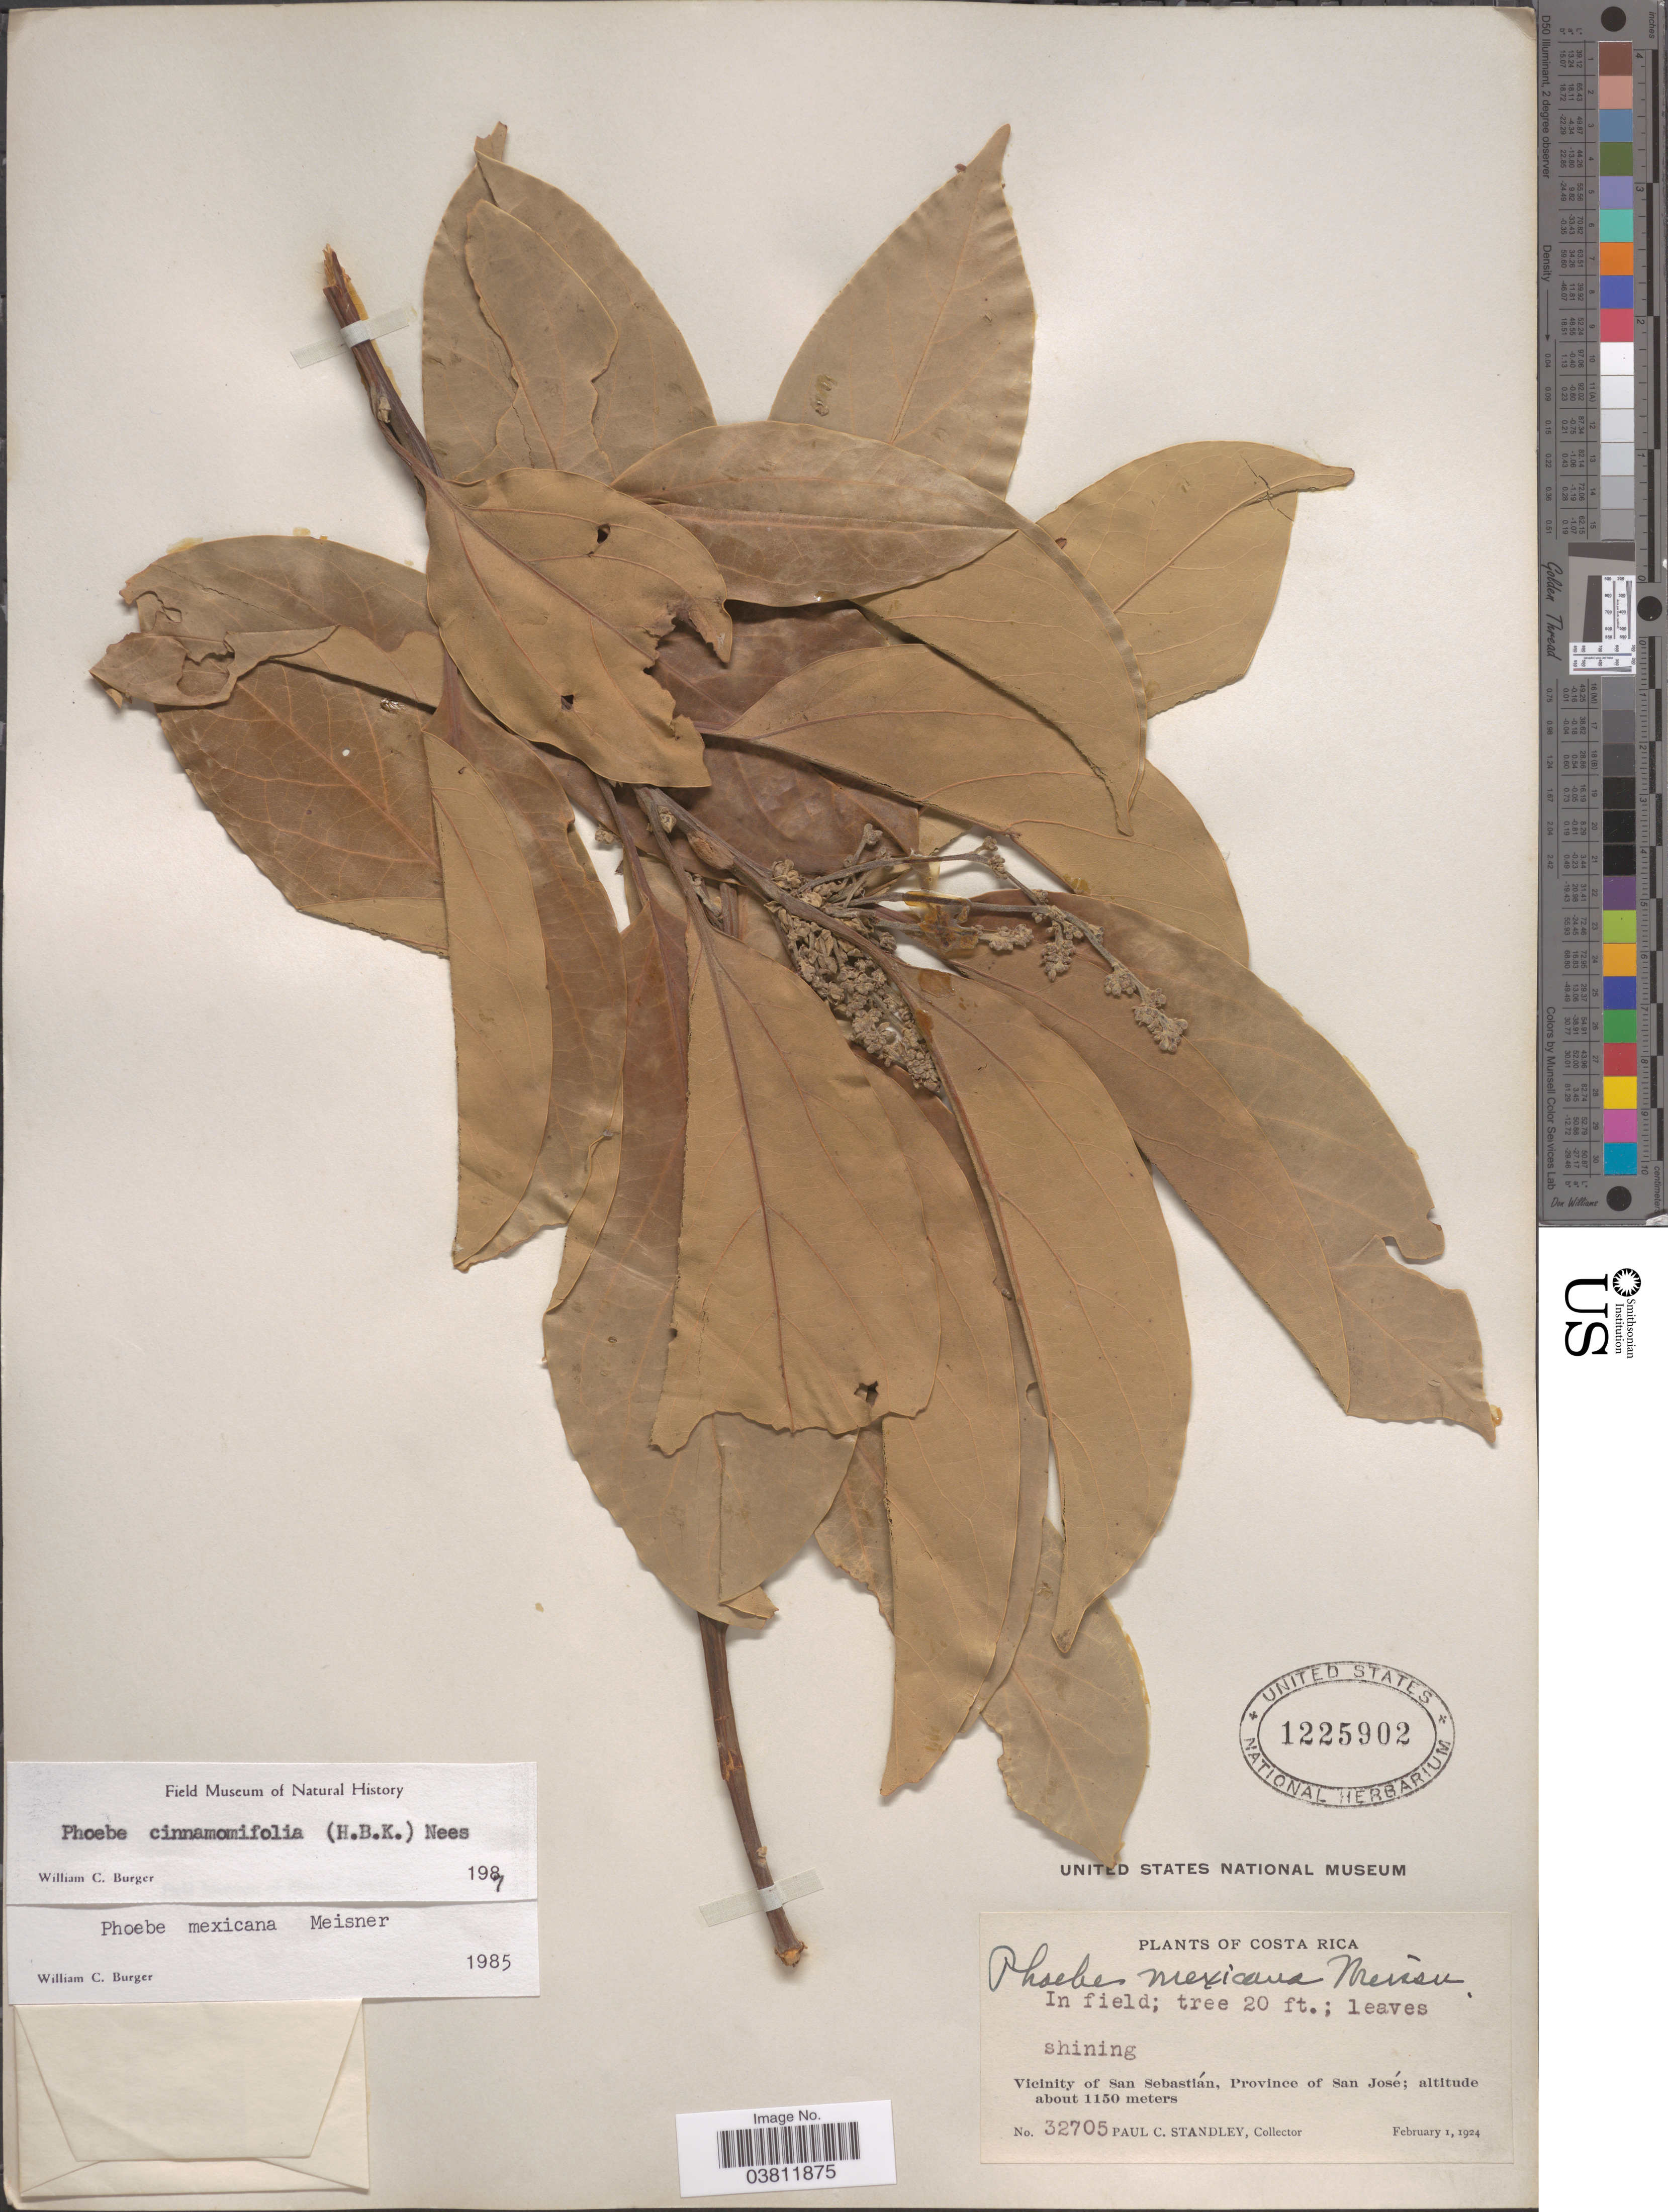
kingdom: Plantae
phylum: Tracheophyta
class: Magnoliopsida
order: Laurales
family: Lauraceae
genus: Phoebe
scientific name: Phoebe cinnamomifolia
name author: (Kunth) Nees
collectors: P. C. Standley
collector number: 32705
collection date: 1924-02-01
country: Costa Rica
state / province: San José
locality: Vicinity of San Sebastián.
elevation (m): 1150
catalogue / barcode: US 1225902